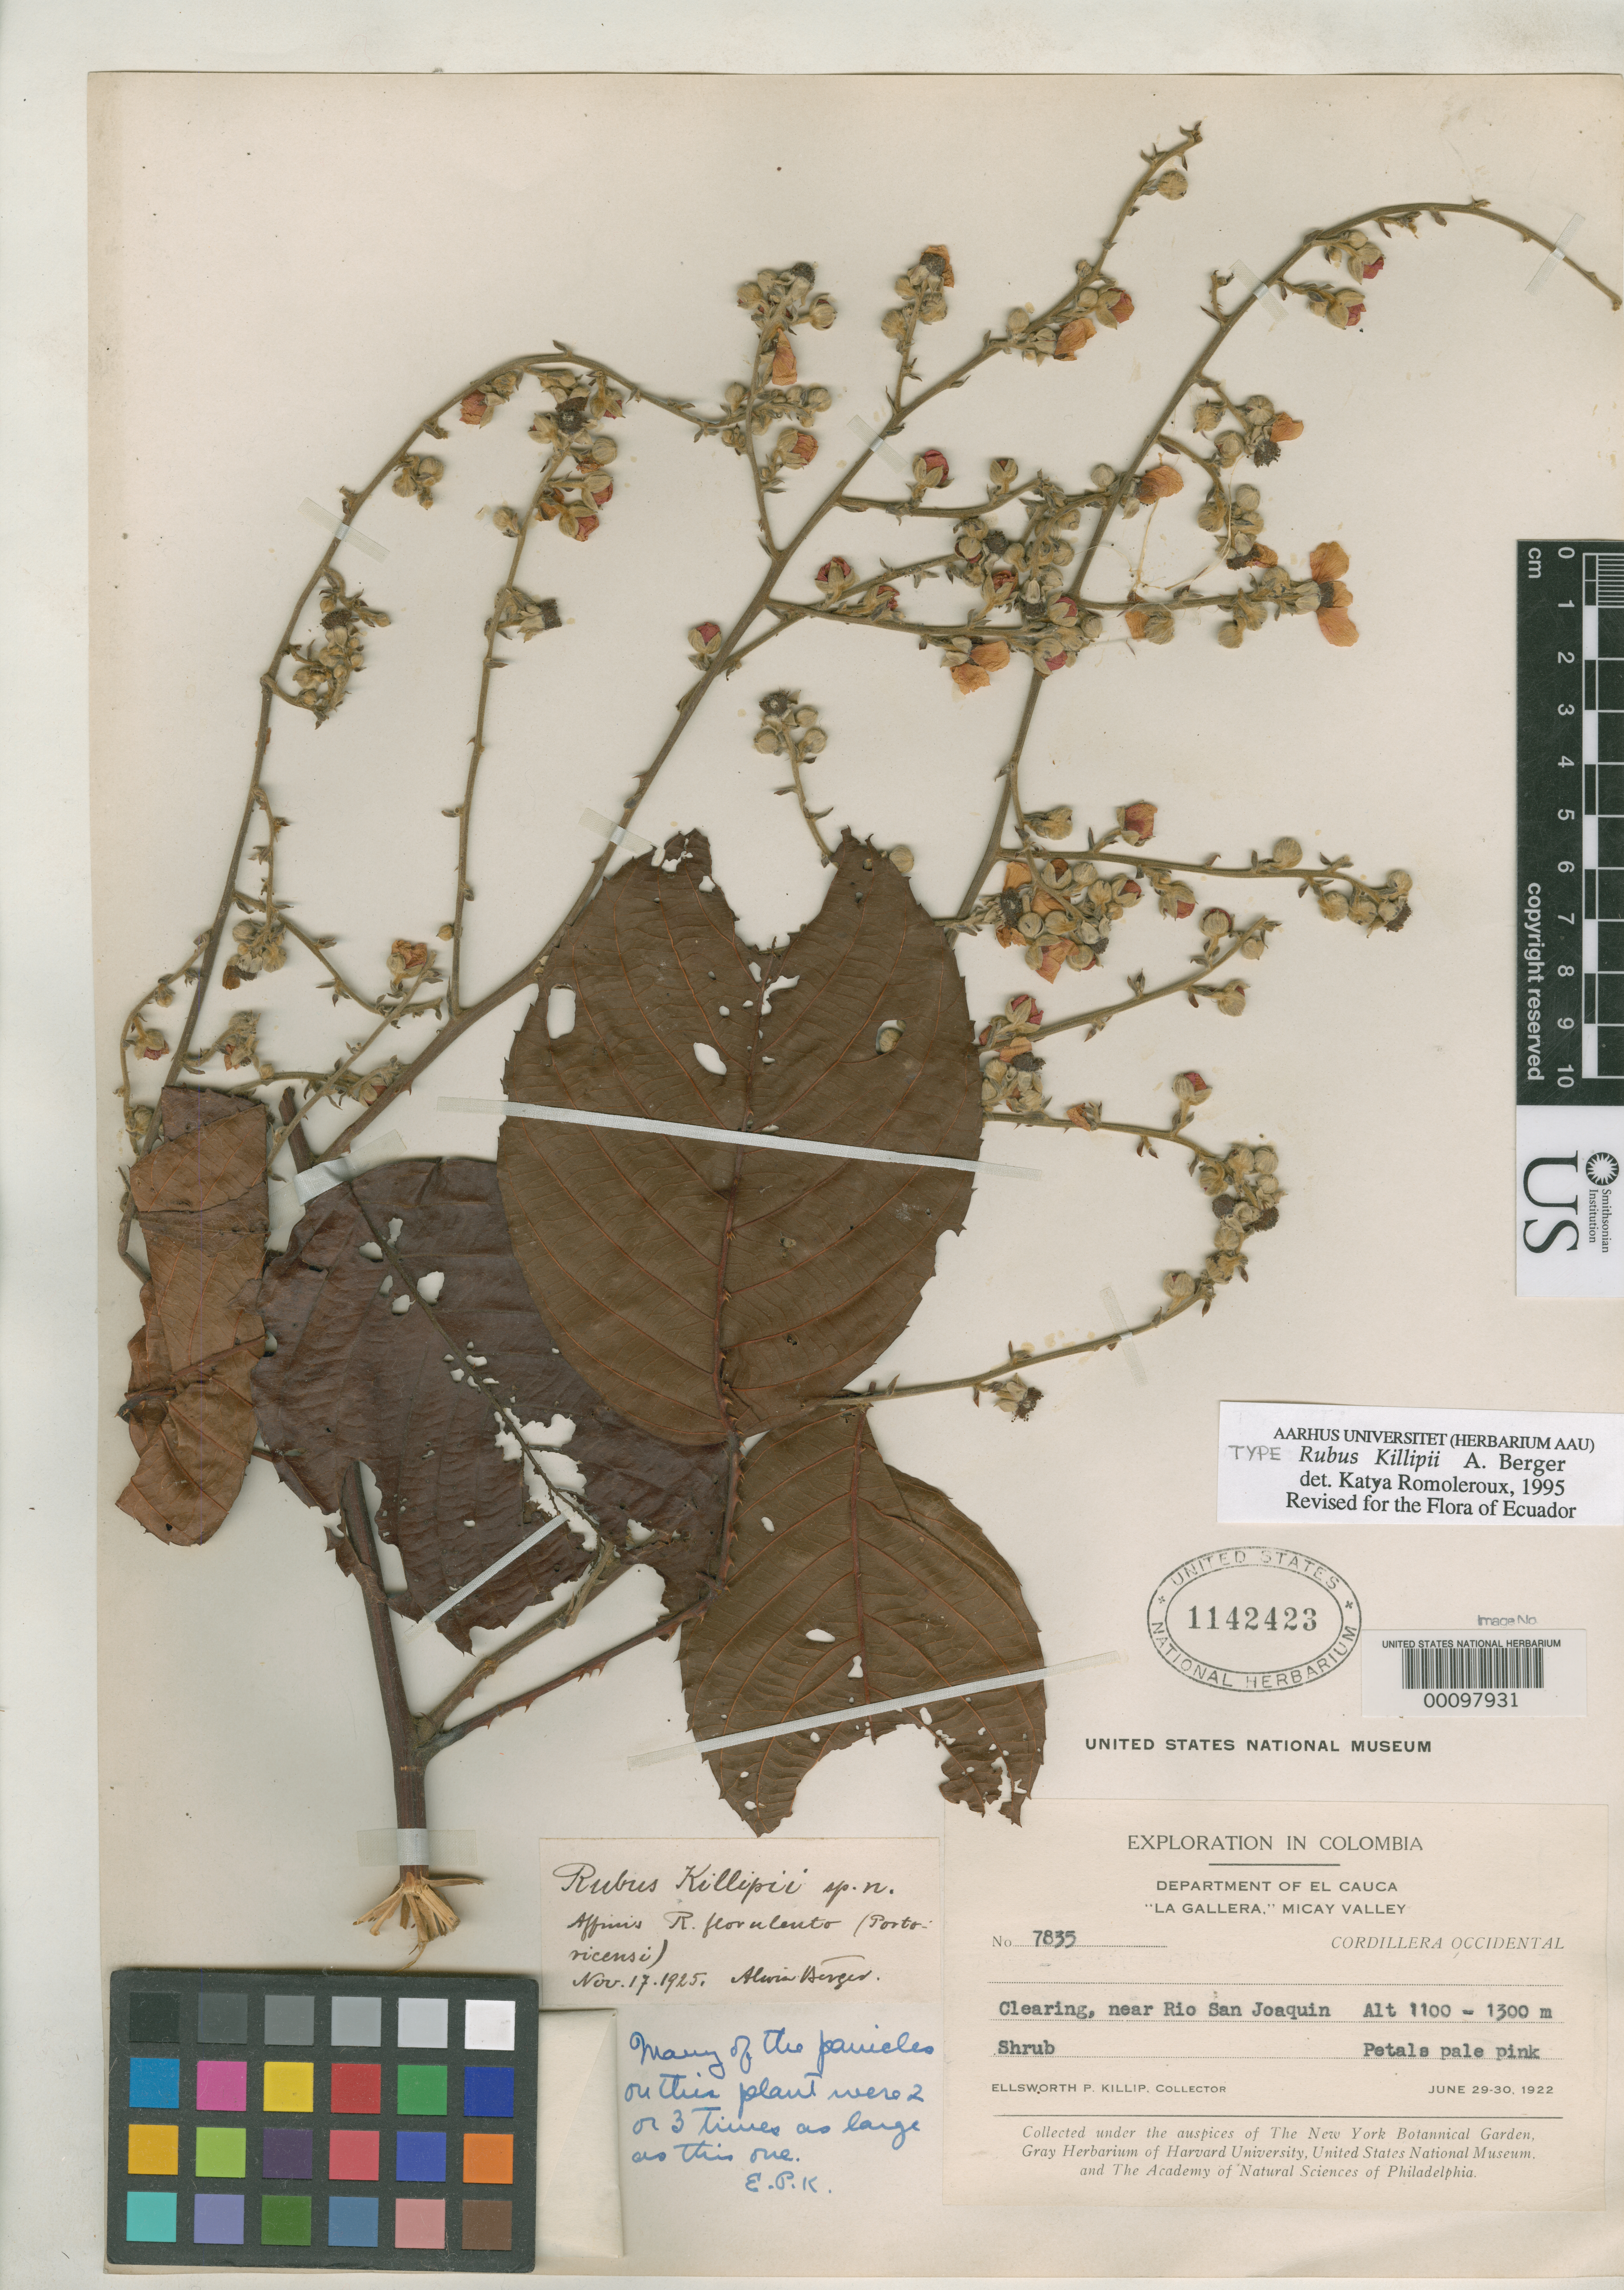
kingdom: Plantae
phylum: Tracheophyta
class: Magnoliopsida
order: Rosales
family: Rosaceae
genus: Rubus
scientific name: Rubus killipii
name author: A. Berger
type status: Holotype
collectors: E. P. Killip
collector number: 7835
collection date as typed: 29 Jun 1922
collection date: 1922-06-29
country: Colombia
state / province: Cauca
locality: La Gallera, Micay Valley, Cordillera Occidental, near Rio San Joaquin.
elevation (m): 1100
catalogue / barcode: US 1142423